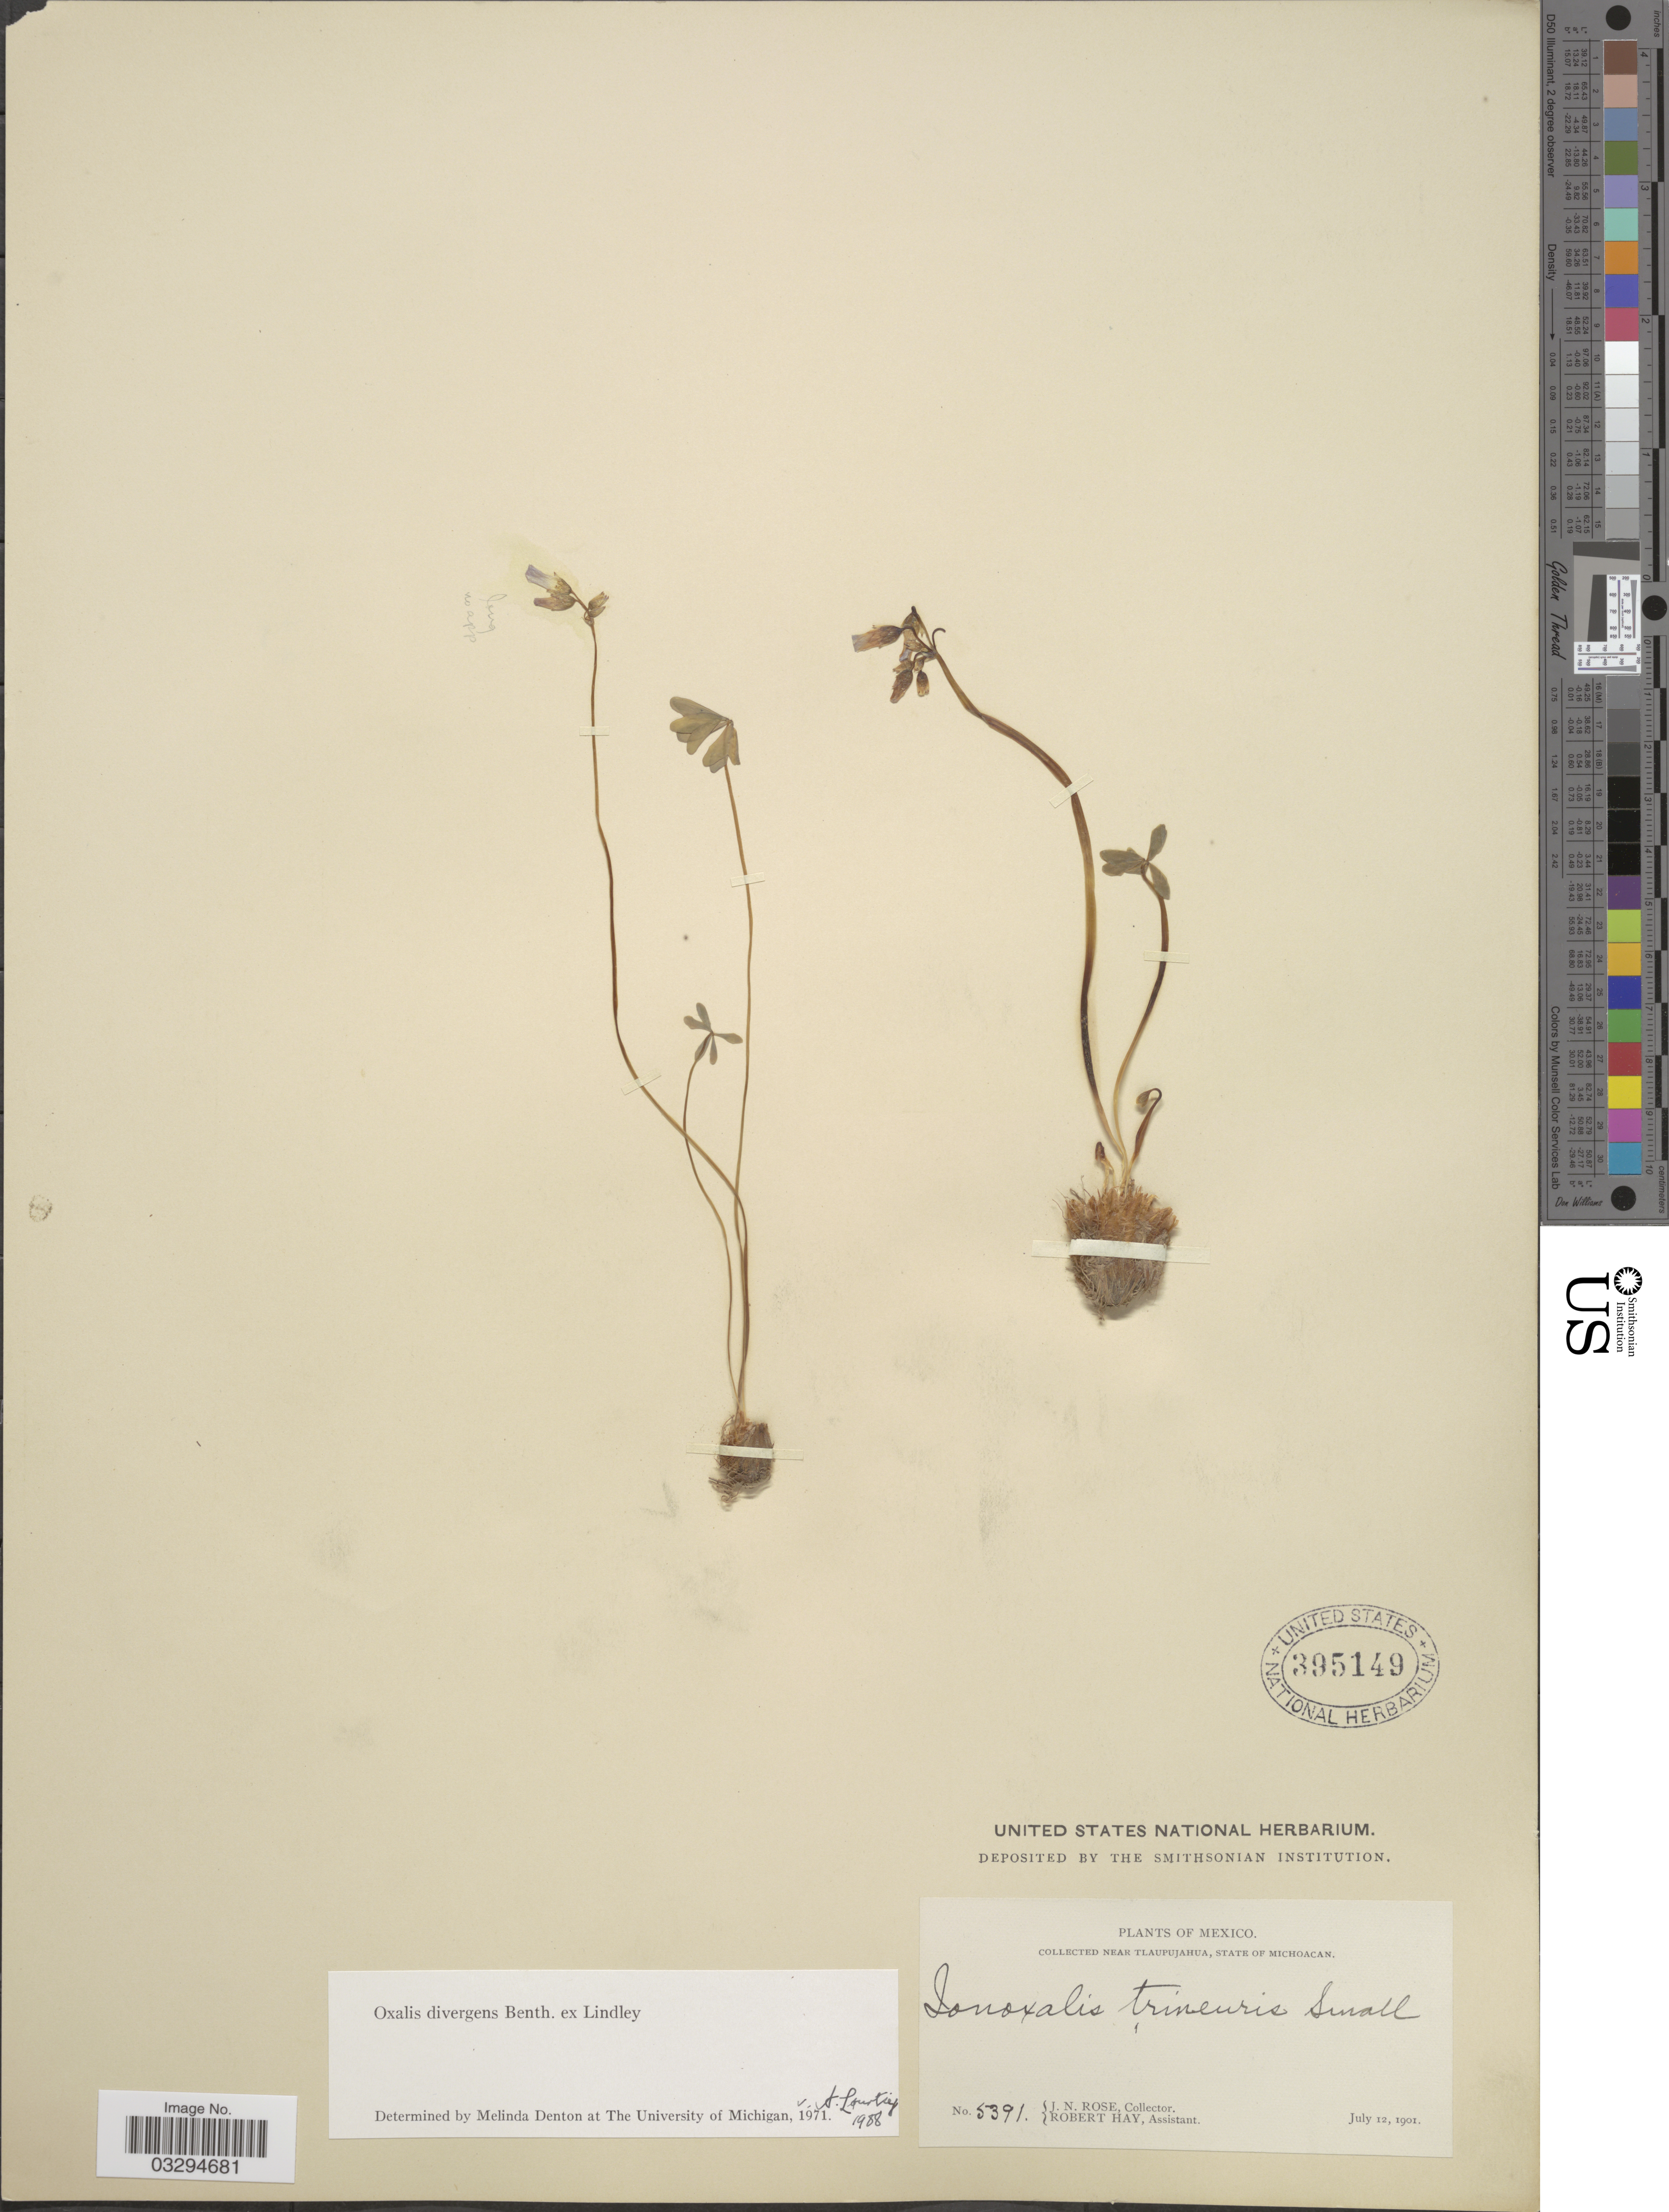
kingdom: Plantae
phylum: Tracheophyta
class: Magnoliopsida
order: Oxalidales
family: Oxalidaceae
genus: Oxalis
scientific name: Oxalis divergens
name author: Benth. ex Lindl.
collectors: J. N. Rose & R. H. Hay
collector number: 5391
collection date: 1901-07-12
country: Mexico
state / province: Michoacán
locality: Near Tlaupujahua.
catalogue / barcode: US 395149